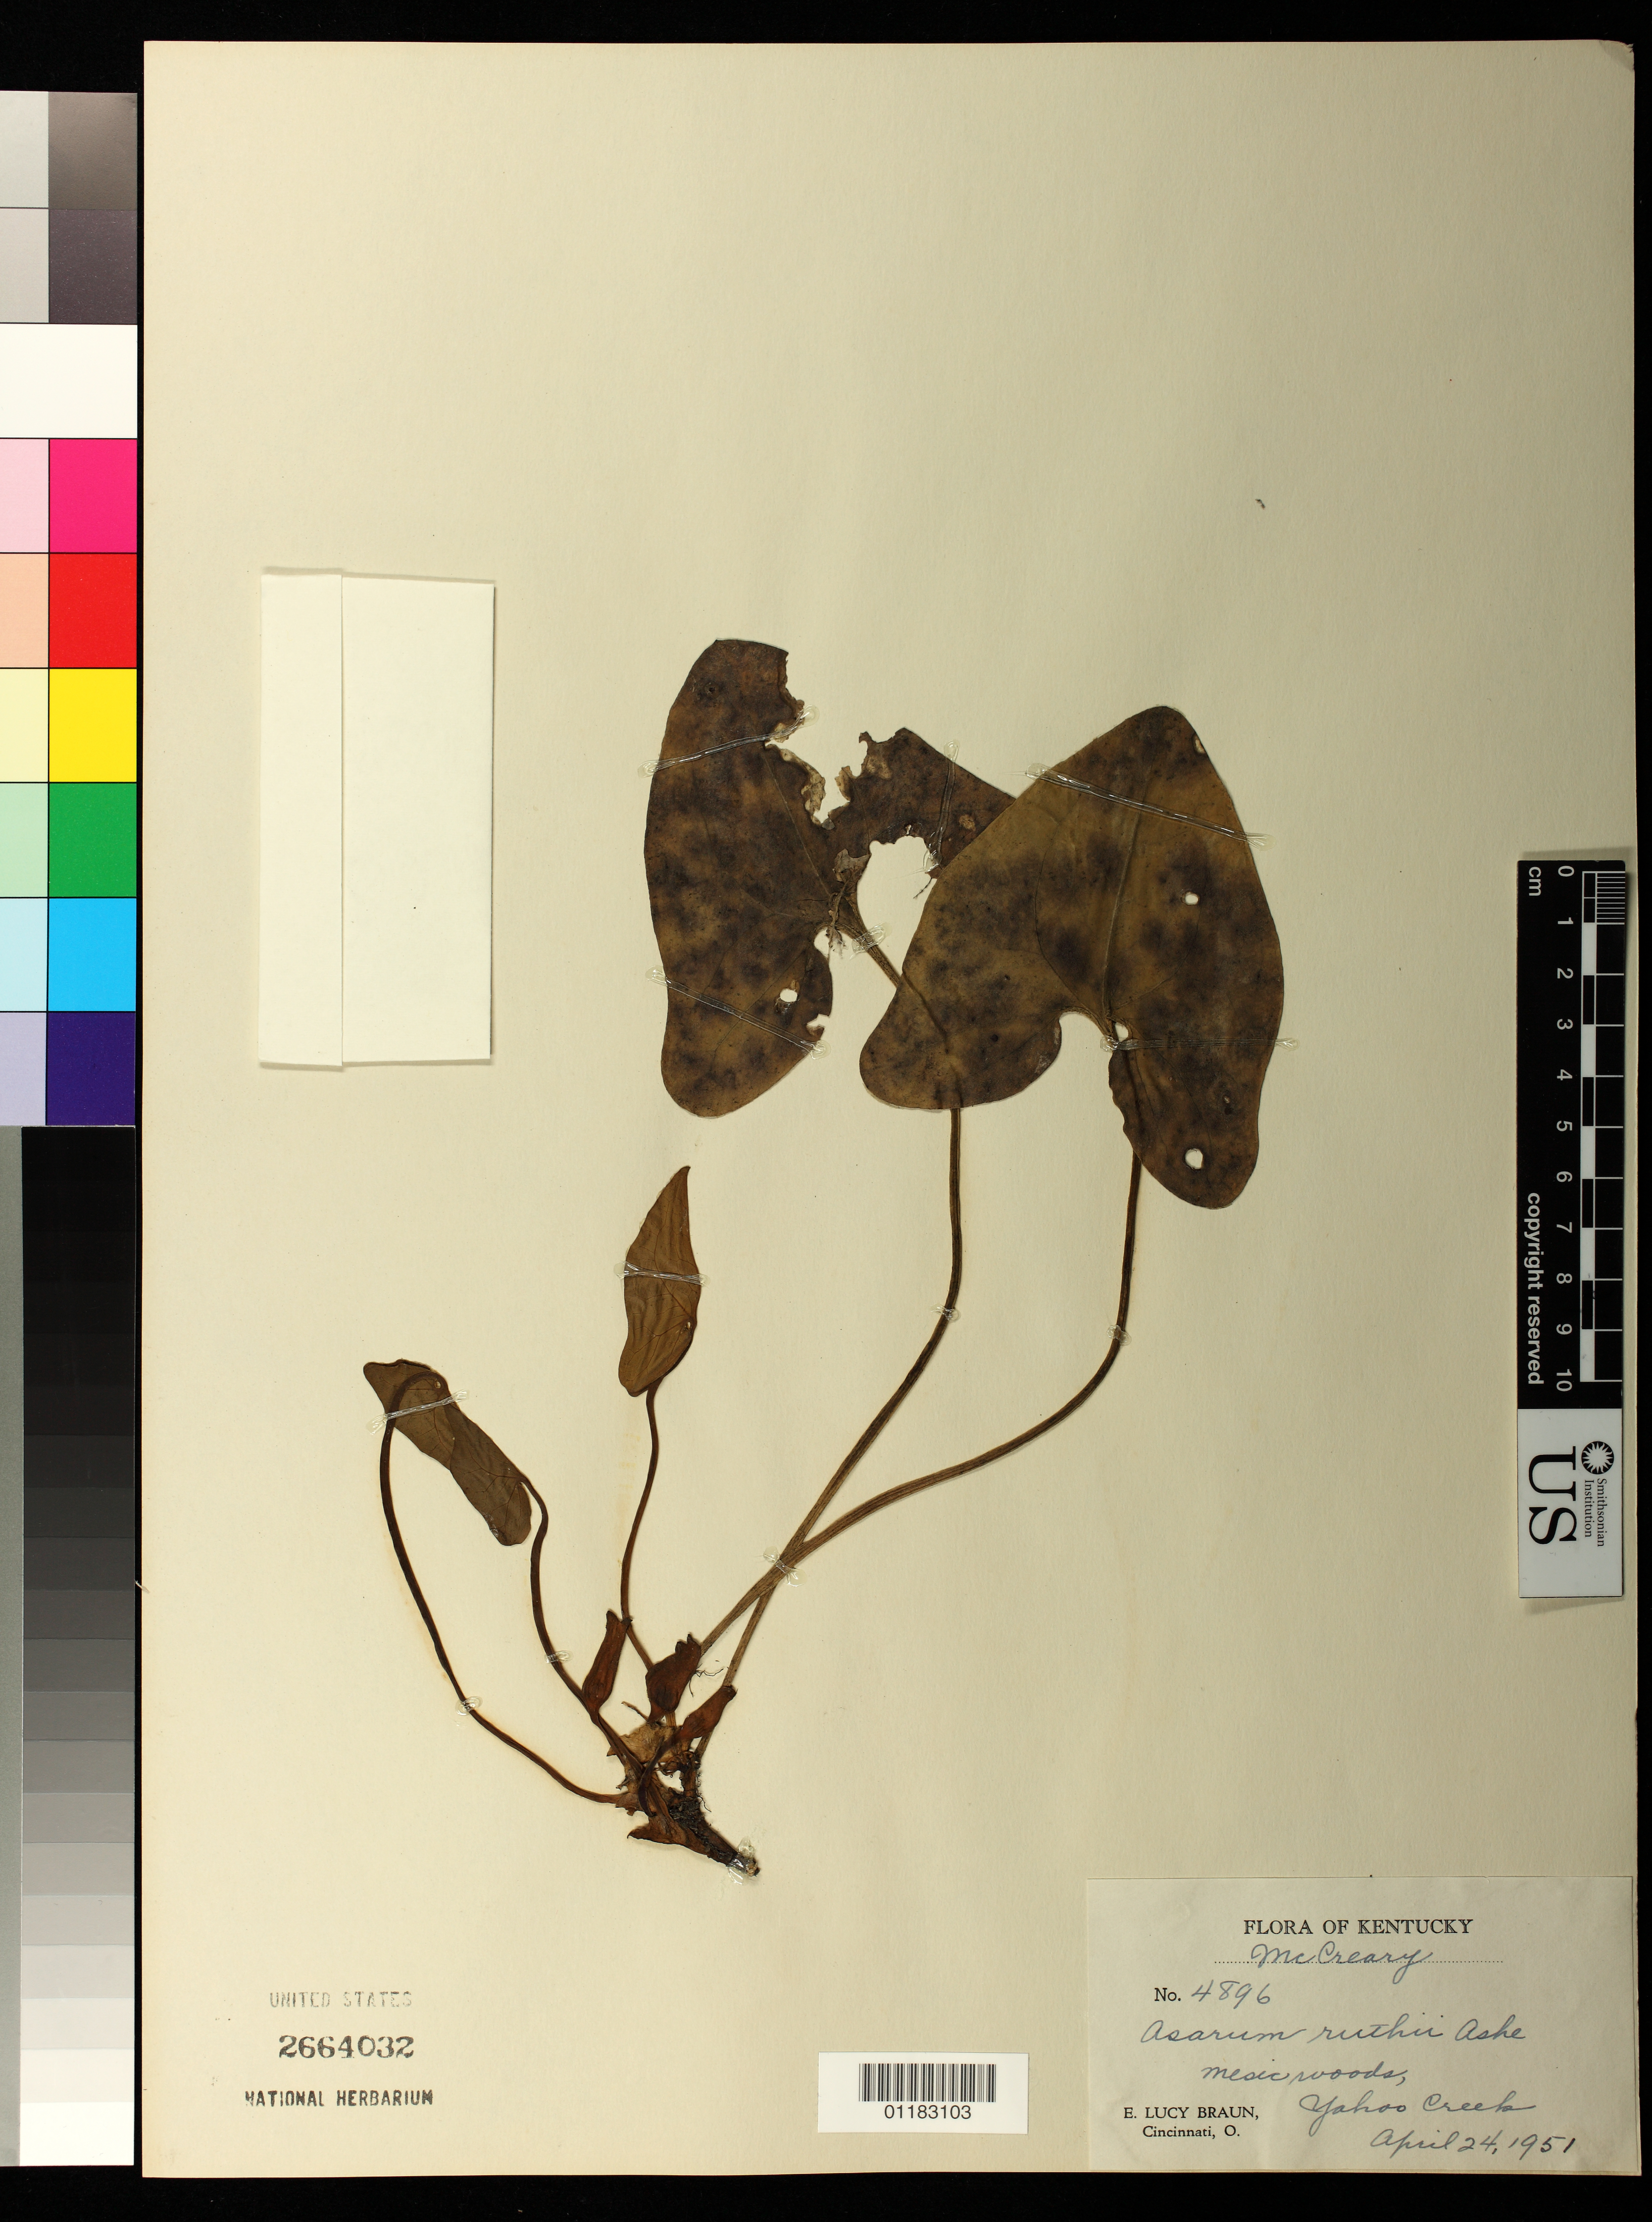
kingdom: Plantae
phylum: Tracheophyta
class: Magnoliopsida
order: Piperales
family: Aristolochiaceae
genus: Hexastylis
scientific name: Hexastylis ruthii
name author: Small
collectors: E. L. Braun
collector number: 4896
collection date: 1951-04-24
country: United States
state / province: Kentucky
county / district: McCreary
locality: McCreary County, Yahoo Creek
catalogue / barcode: US 2664032